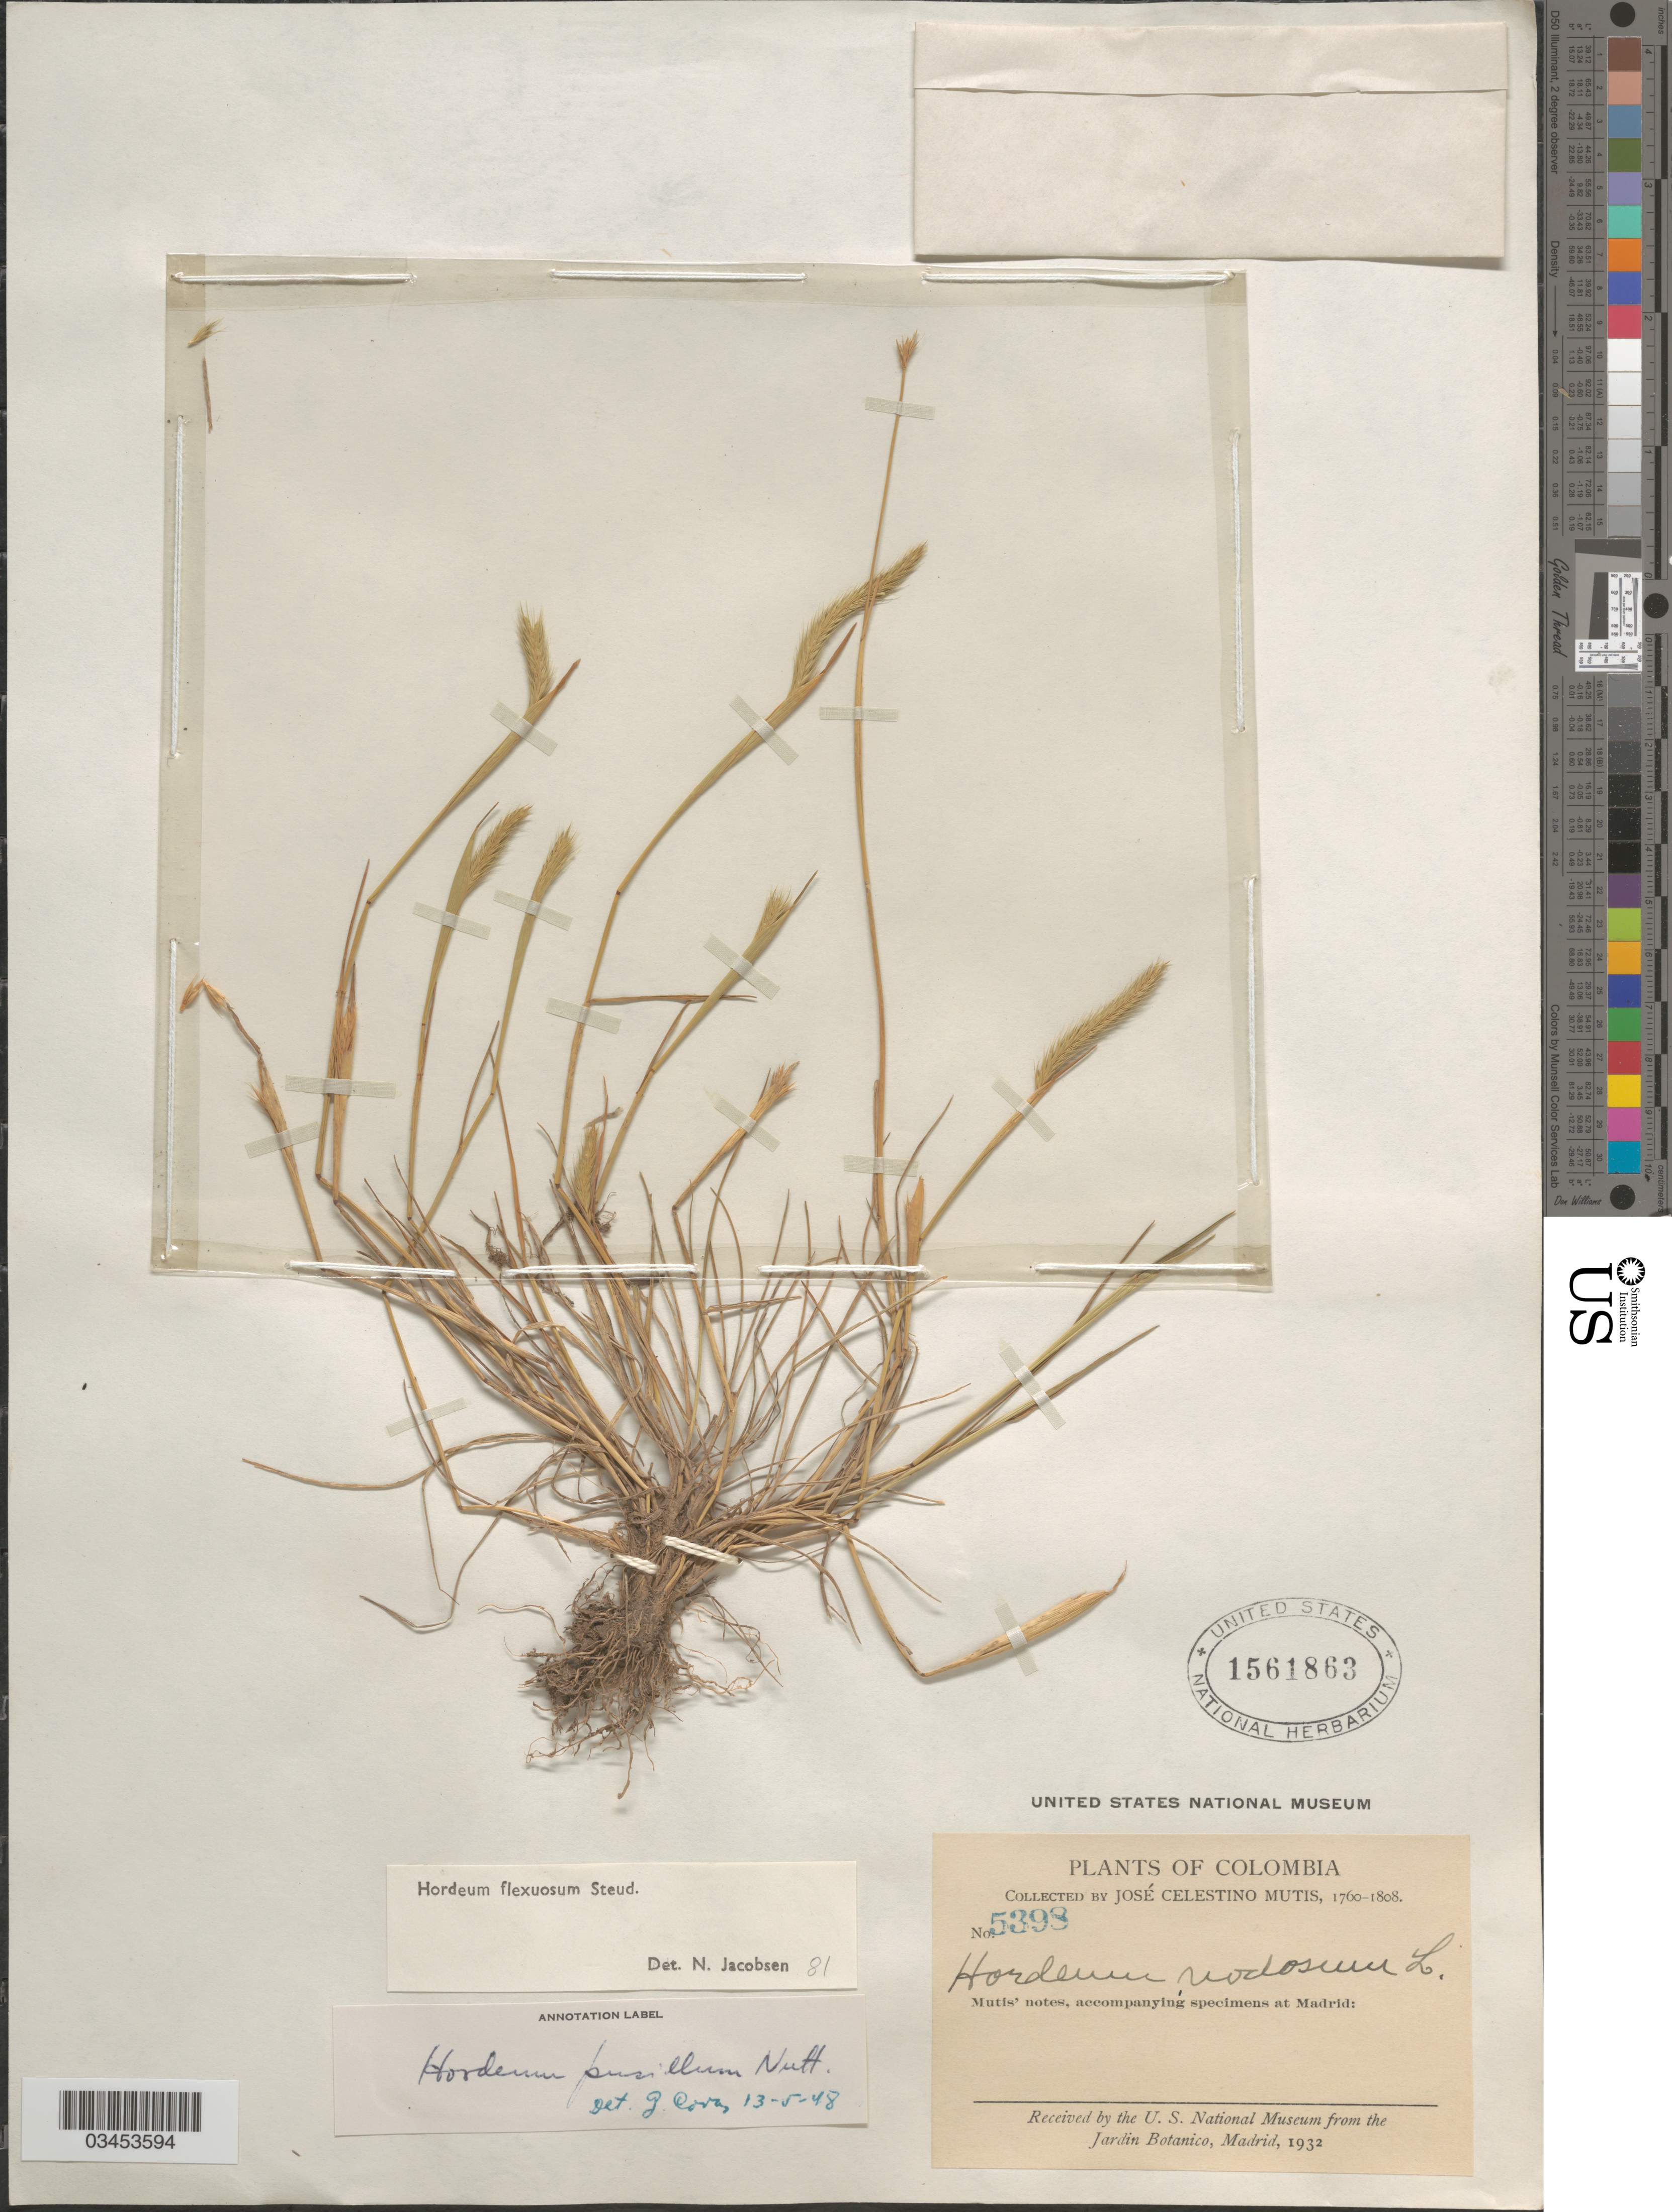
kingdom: Plantae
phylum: Tracheophyta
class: Liliopsida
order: Poales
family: Poaceae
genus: Hordeum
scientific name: Hordeum flexuosum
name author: Nees ex Steud.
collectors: J. C. B. Mutis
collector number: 5398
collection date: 1760/1808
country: Colombia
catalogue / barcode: US 1561863